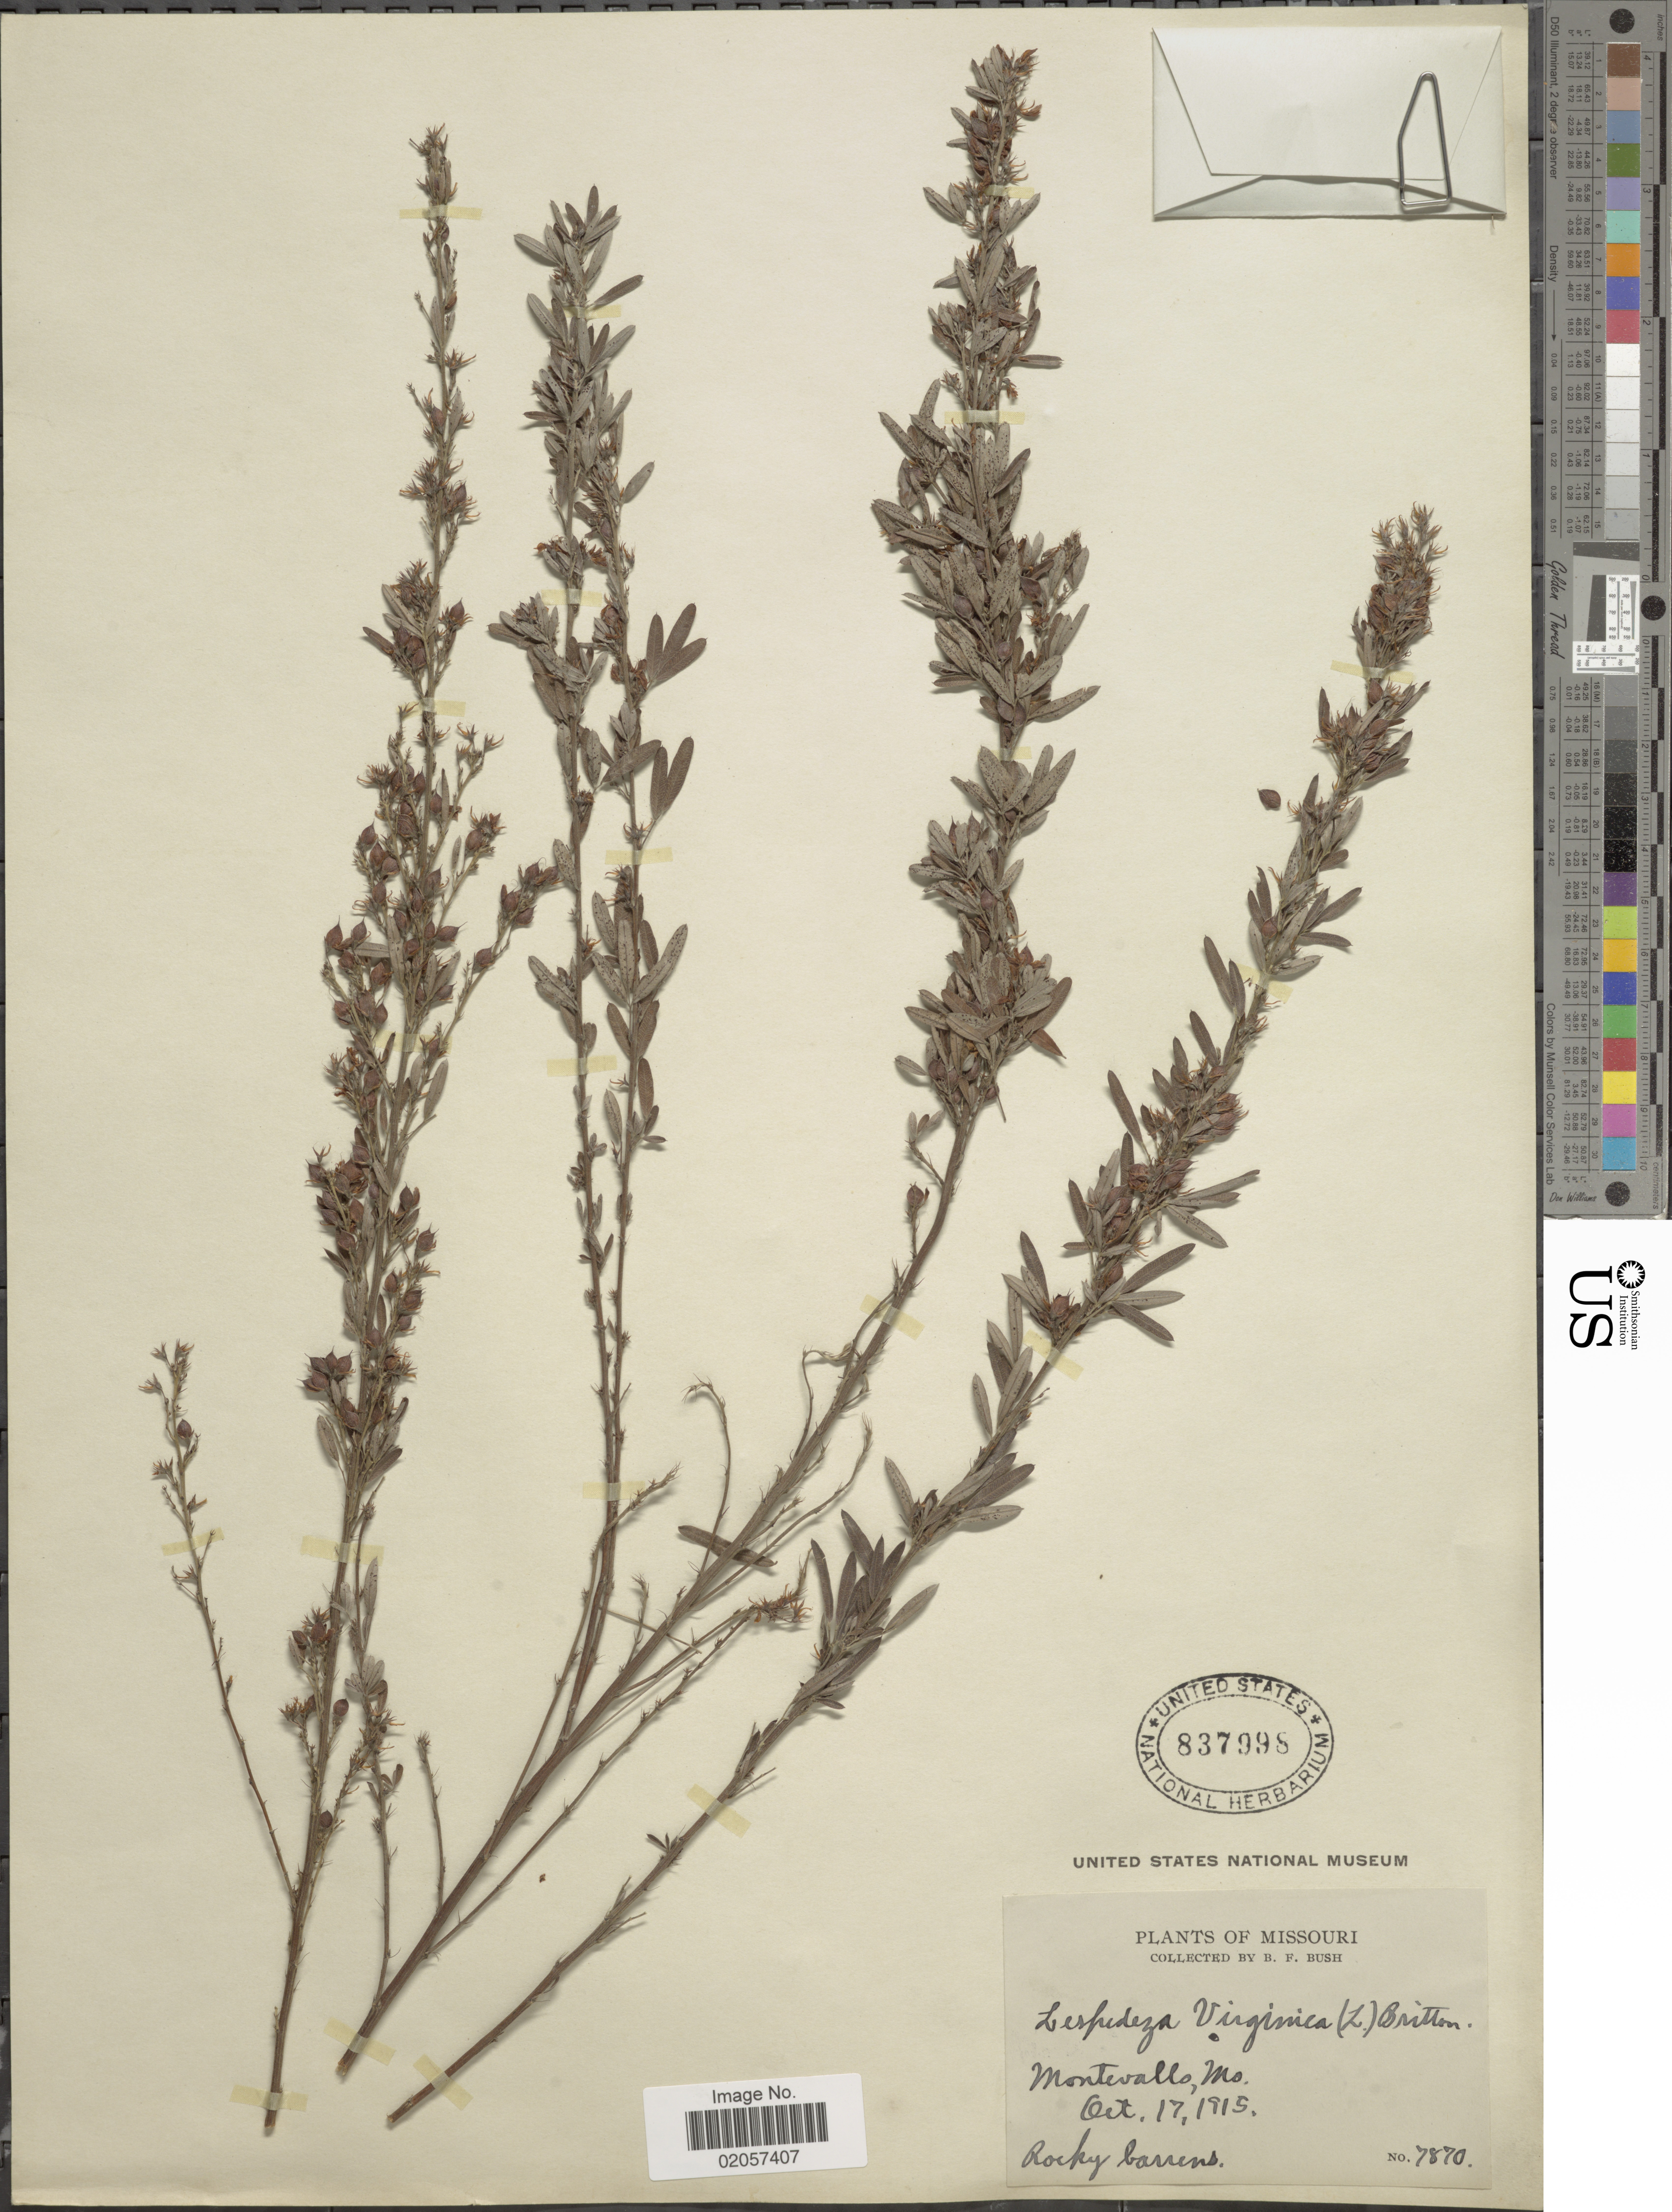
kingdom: Plantae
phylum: Tracheophyta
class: Magnoliopsida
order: Fabales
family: Fabaceae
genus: Lespedeza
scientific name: Lespedeza virginica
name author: (L.) Britton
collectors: B. F. Bush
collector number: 7870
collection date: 1915-10-17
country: United States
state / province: Missouri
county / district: Vernon County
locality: Missouri, Montevallo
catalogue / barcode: US 837998